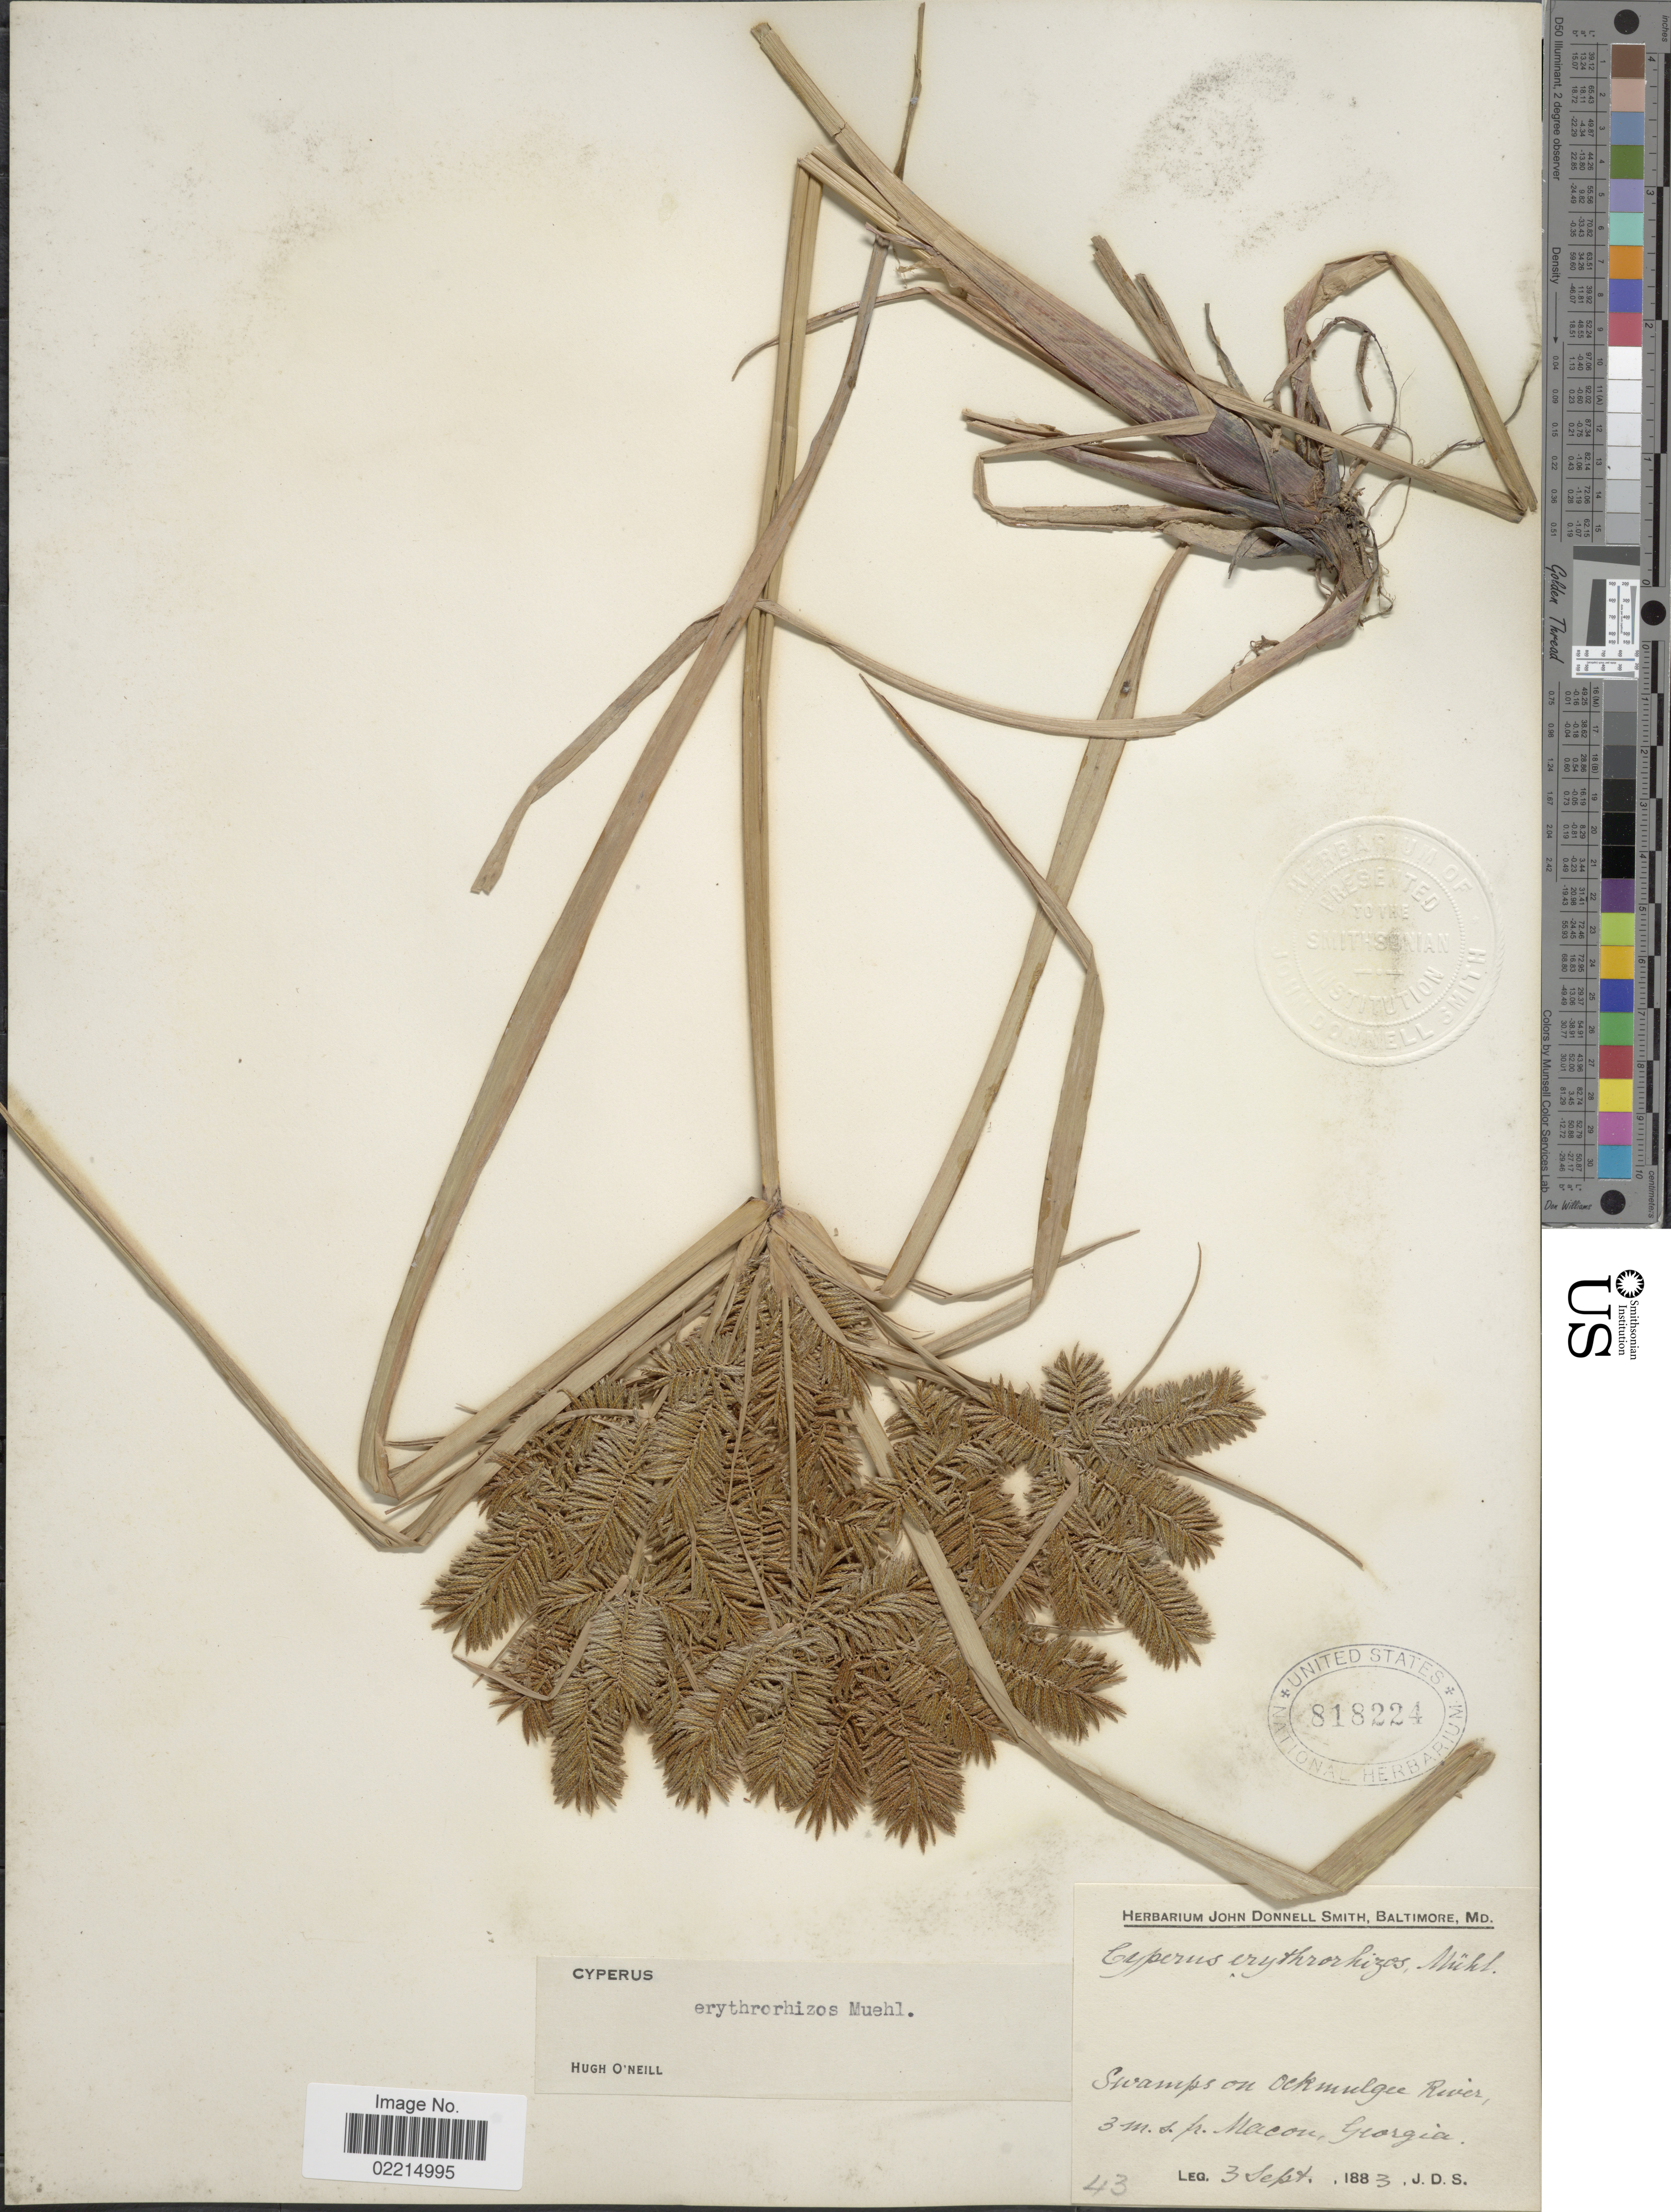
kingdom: Plantae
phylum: Tracheophyta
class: Liliopsida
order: Poales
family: Cyperaceae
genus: Cyperus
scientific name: Cyperus erythrorhizos Muhl.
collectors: J. Donnell Smith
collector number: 43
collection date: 1883-09-03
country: United States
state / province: Georgia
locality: Swamps on Ockmulgee River, 3 mi. s.p. Macon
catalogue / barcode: US 818224